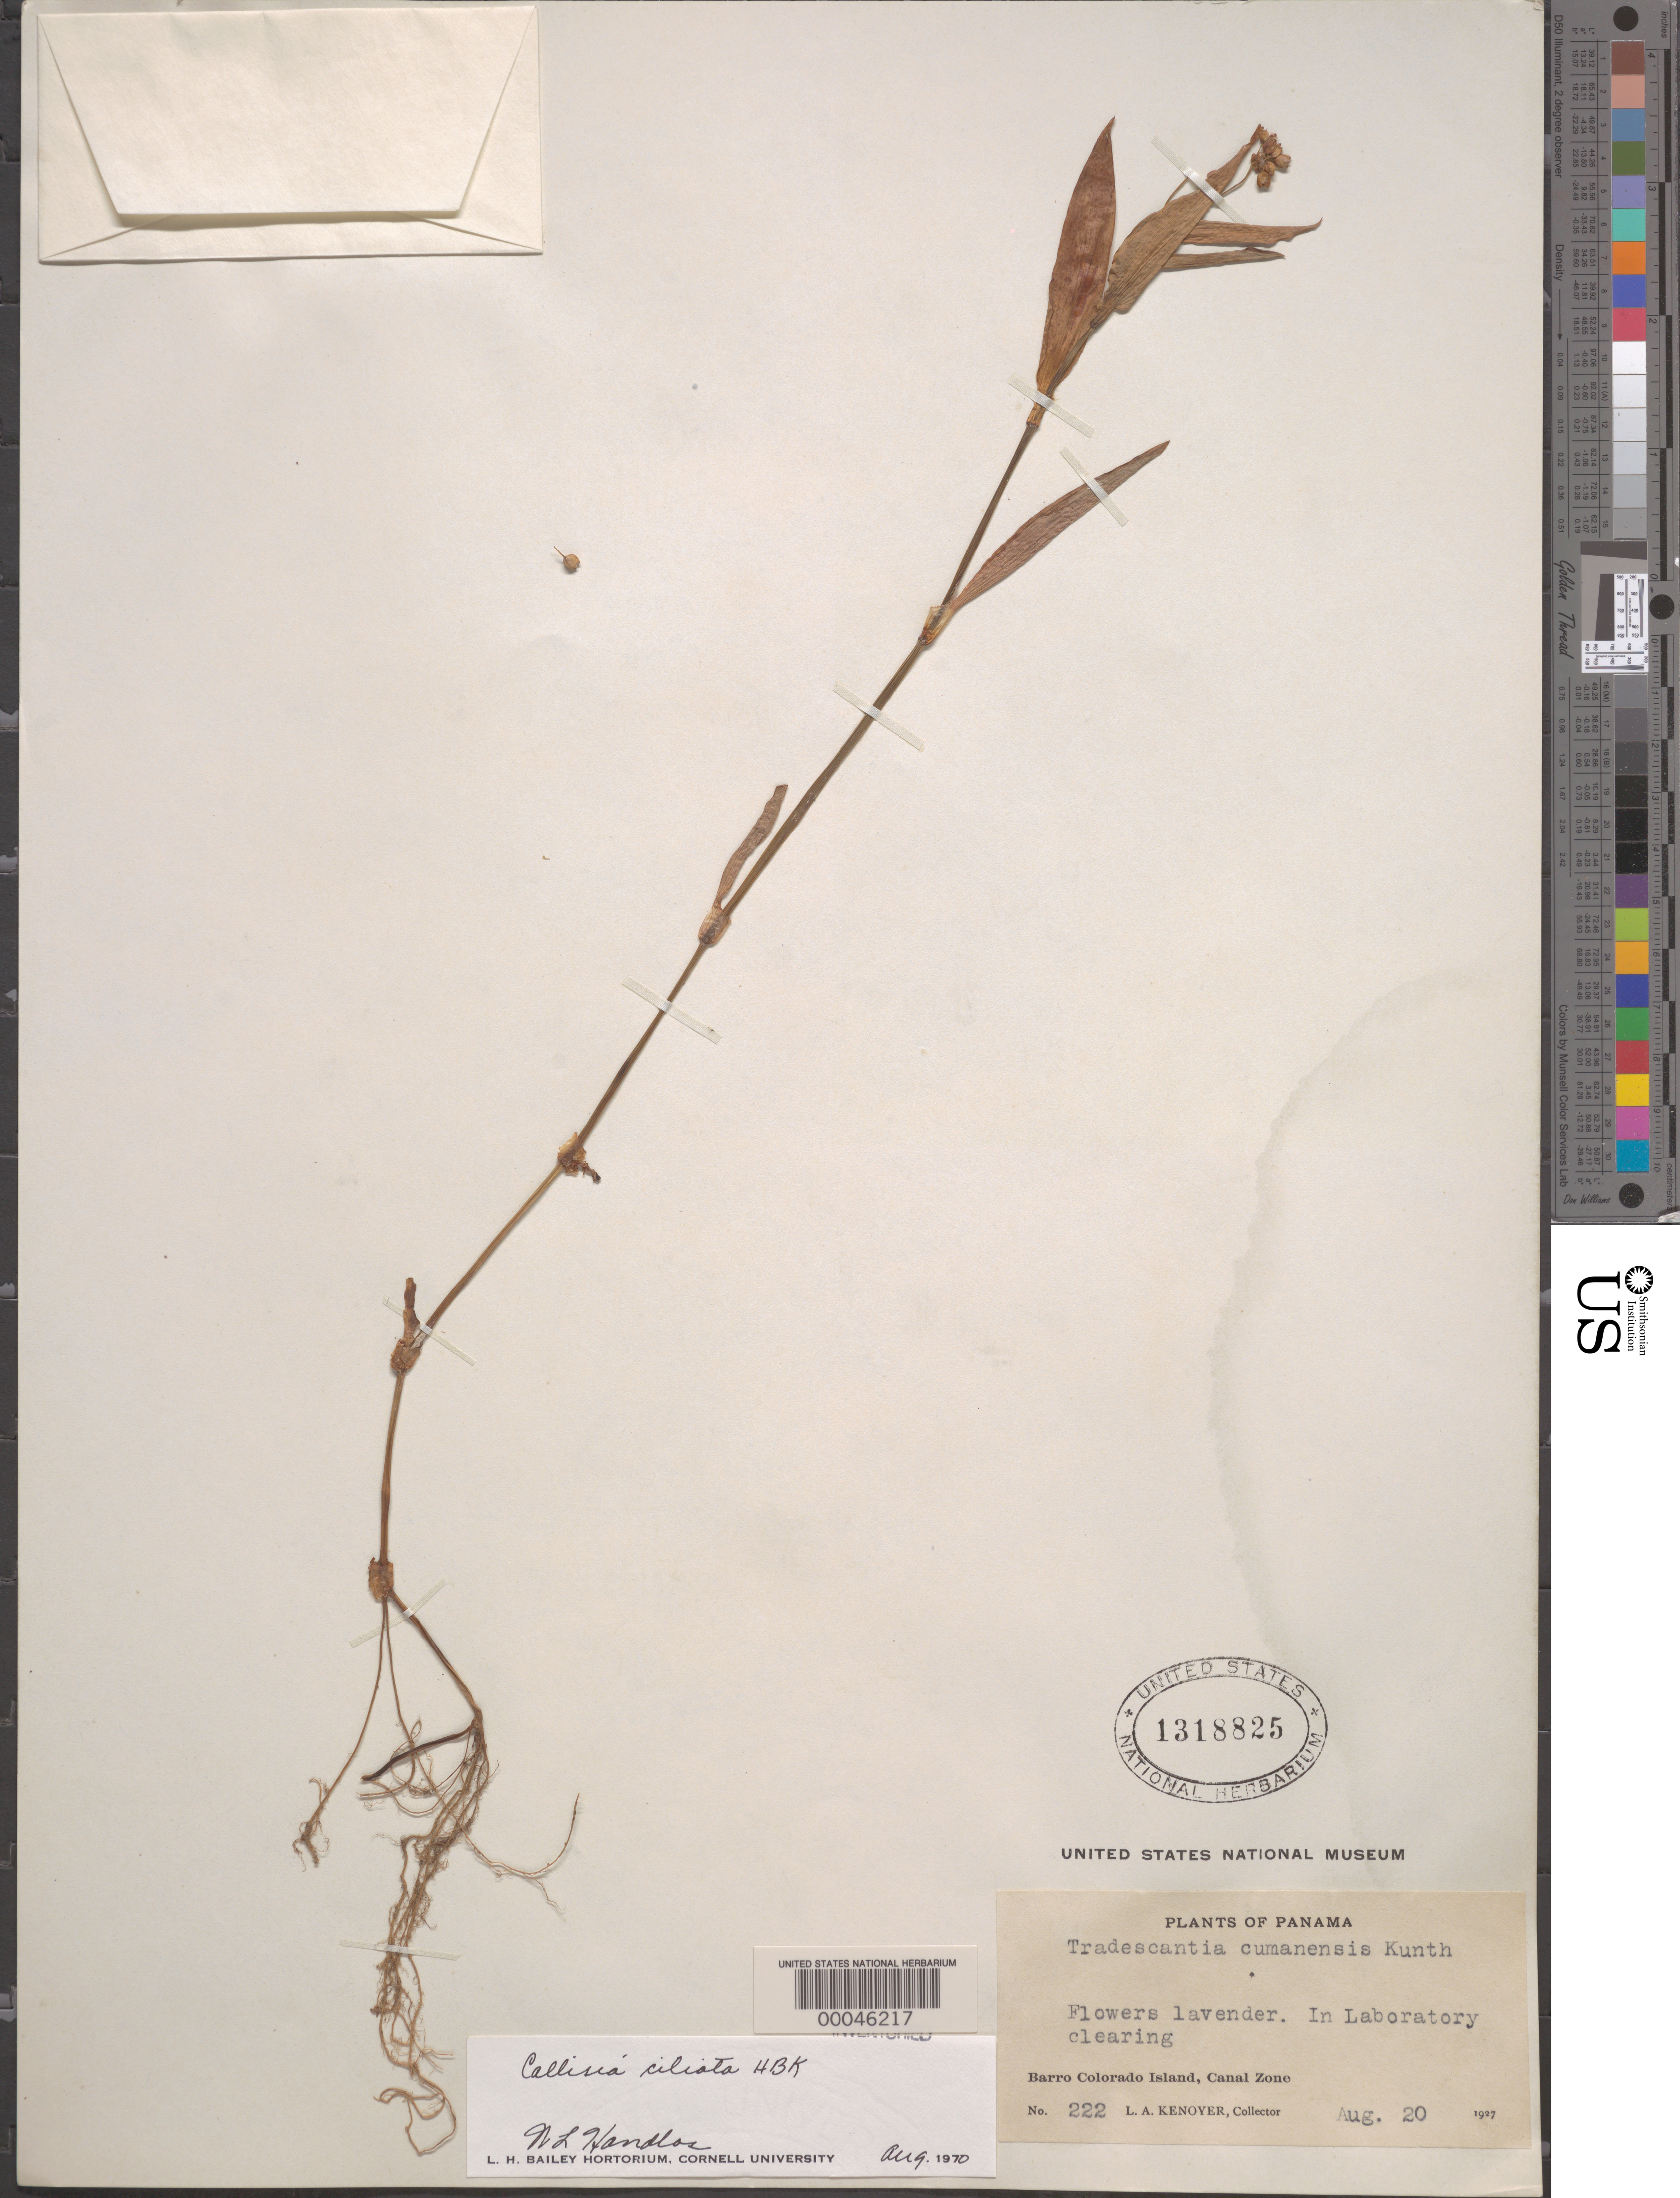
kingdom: Plantae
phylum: Tracheophyta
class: Liliopsida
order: Commelinales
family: Commelinaceae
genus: Callisia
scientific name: Callisia ciliata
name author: Kunth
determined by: Handlos, W. L.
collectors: L. A. Kenoyer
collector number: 222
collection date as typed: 20 Aug 1927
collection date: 1927-08-20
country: Panama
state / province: Panamá Oeste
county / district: Canal Zone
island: Barro Colorado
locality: Barro Colorado I.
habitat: Clearing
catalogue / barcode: US 1318825